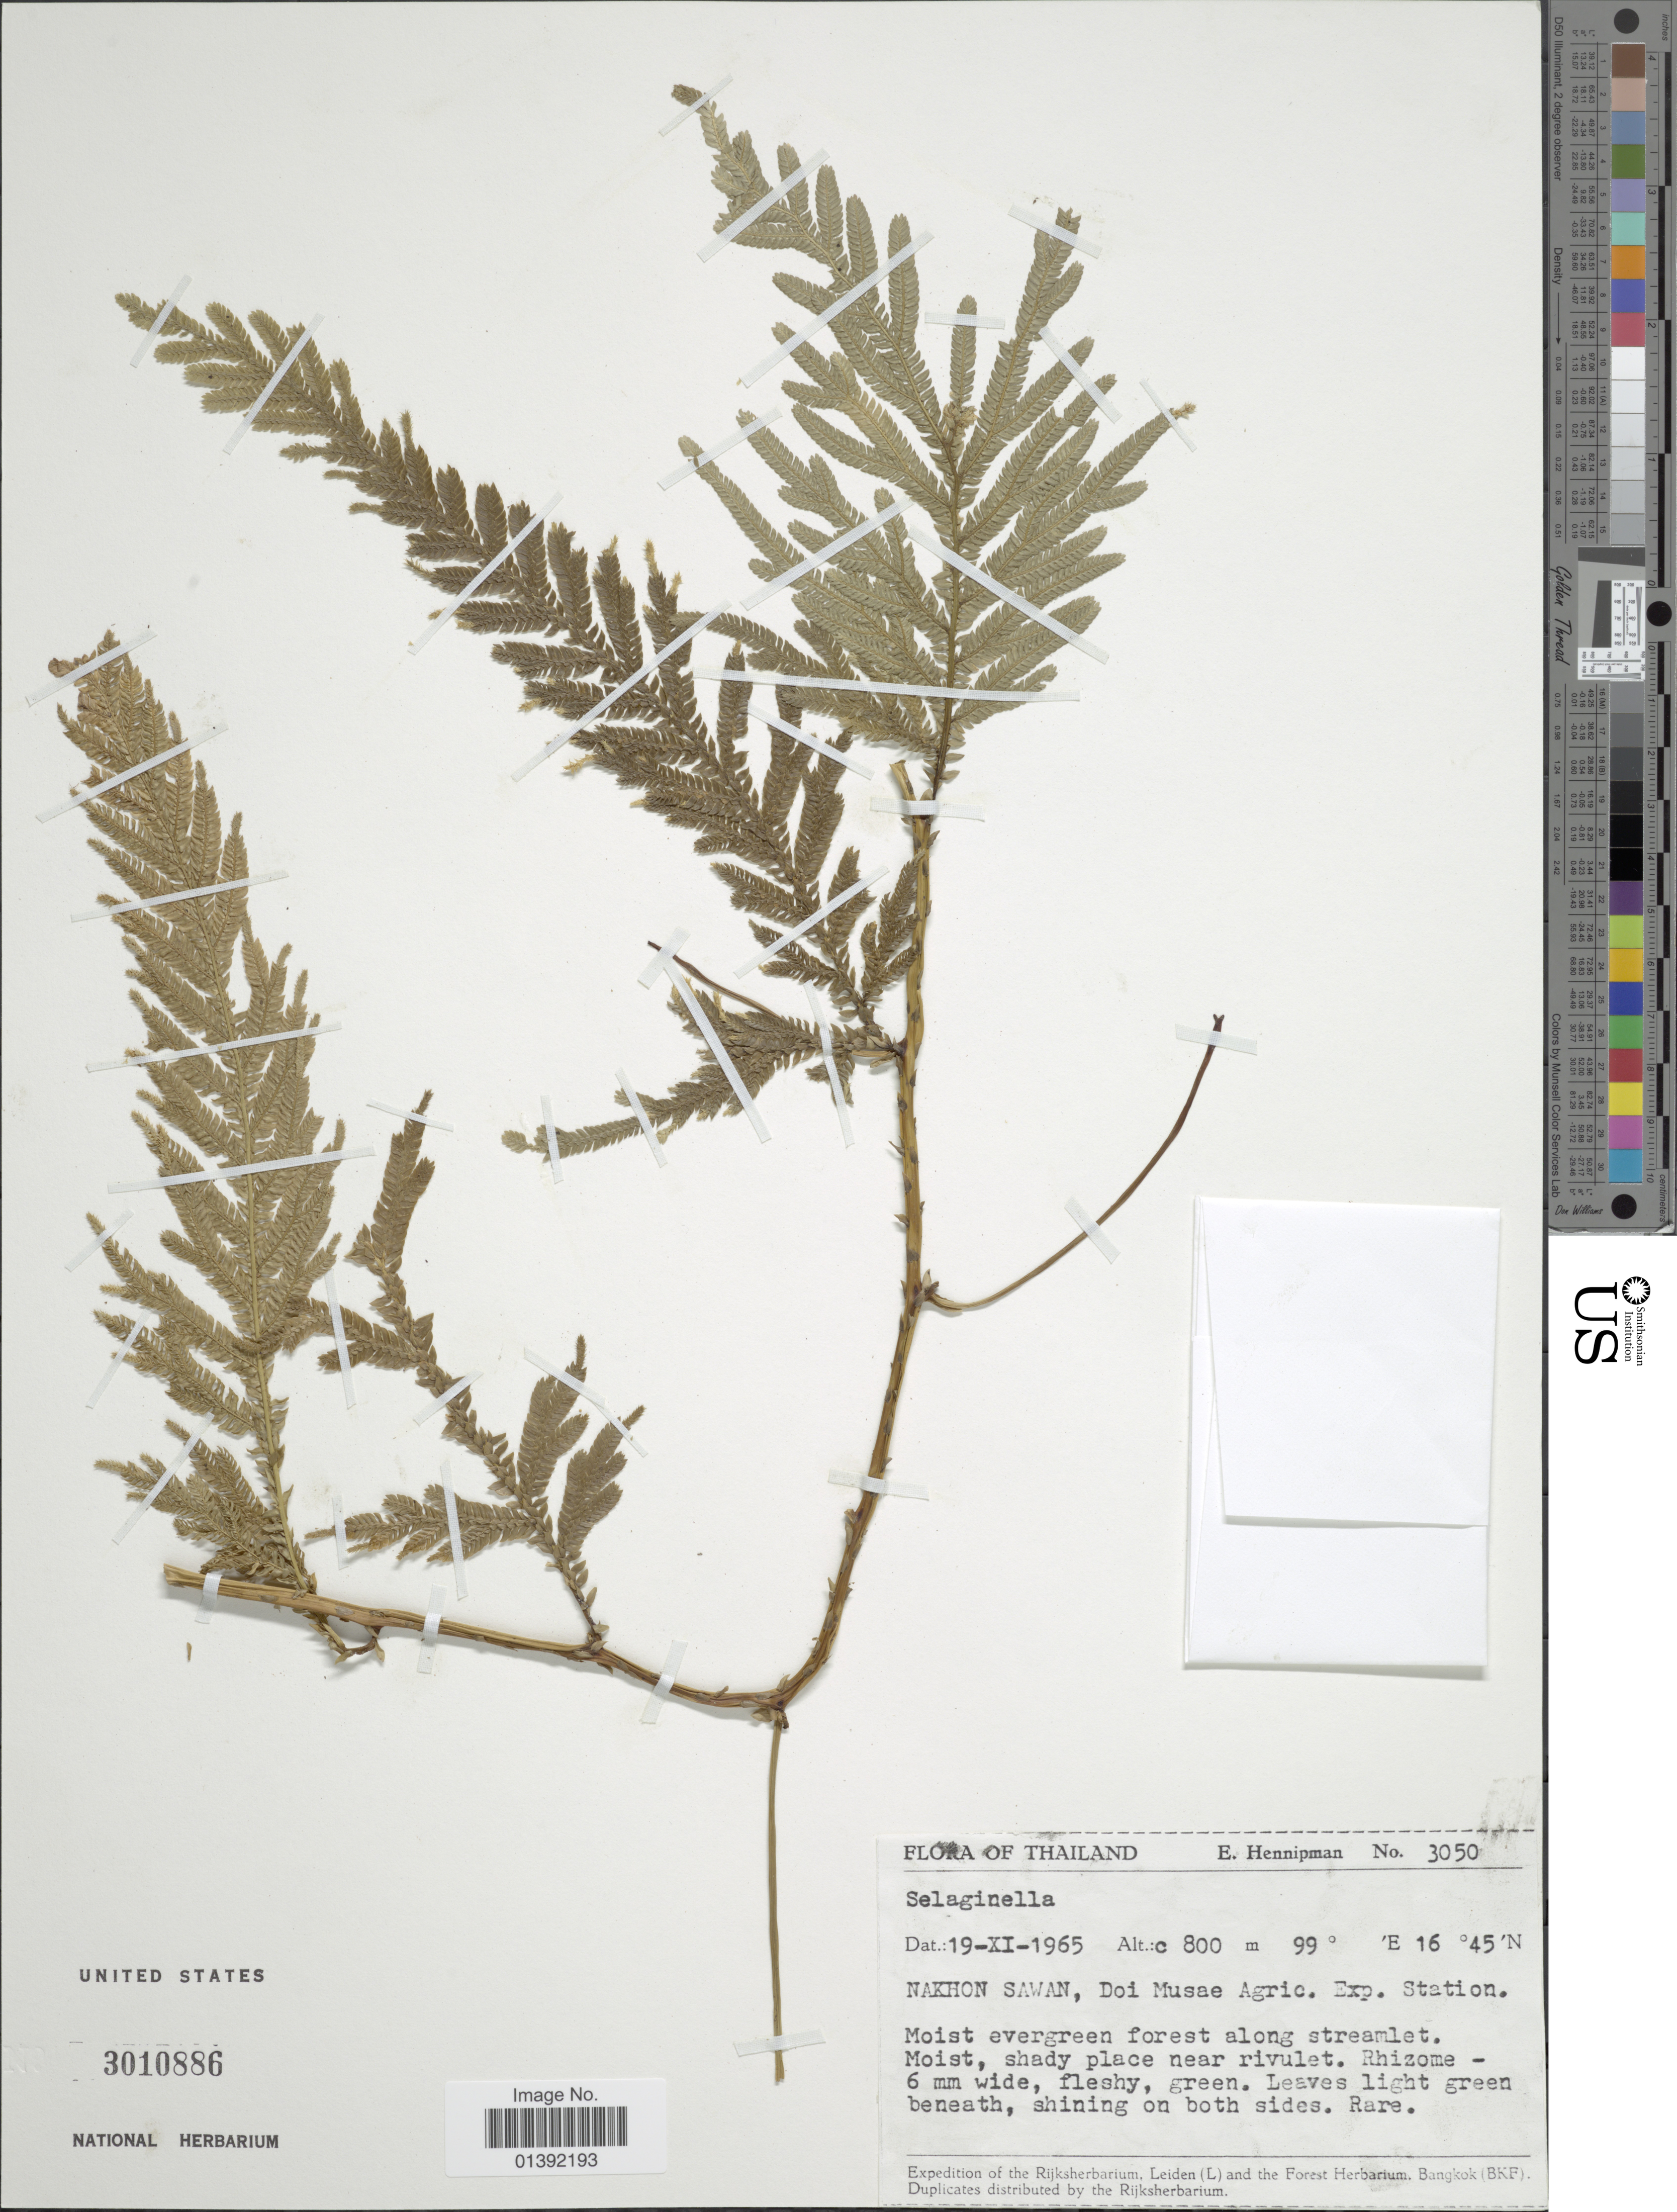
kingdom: Plantae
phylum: Tracheophyta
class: Lycopodiopsida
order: Selaginellales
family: Selaginellaceae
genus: Selaginella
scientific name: Selaginella sp.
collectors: E. Hennipman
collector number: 3050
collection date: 1965-11-19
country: Thailand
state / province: Nakhon Sawan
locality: Doi Musae Agric. Exp. Station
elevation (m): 800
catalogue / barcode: US 3010886